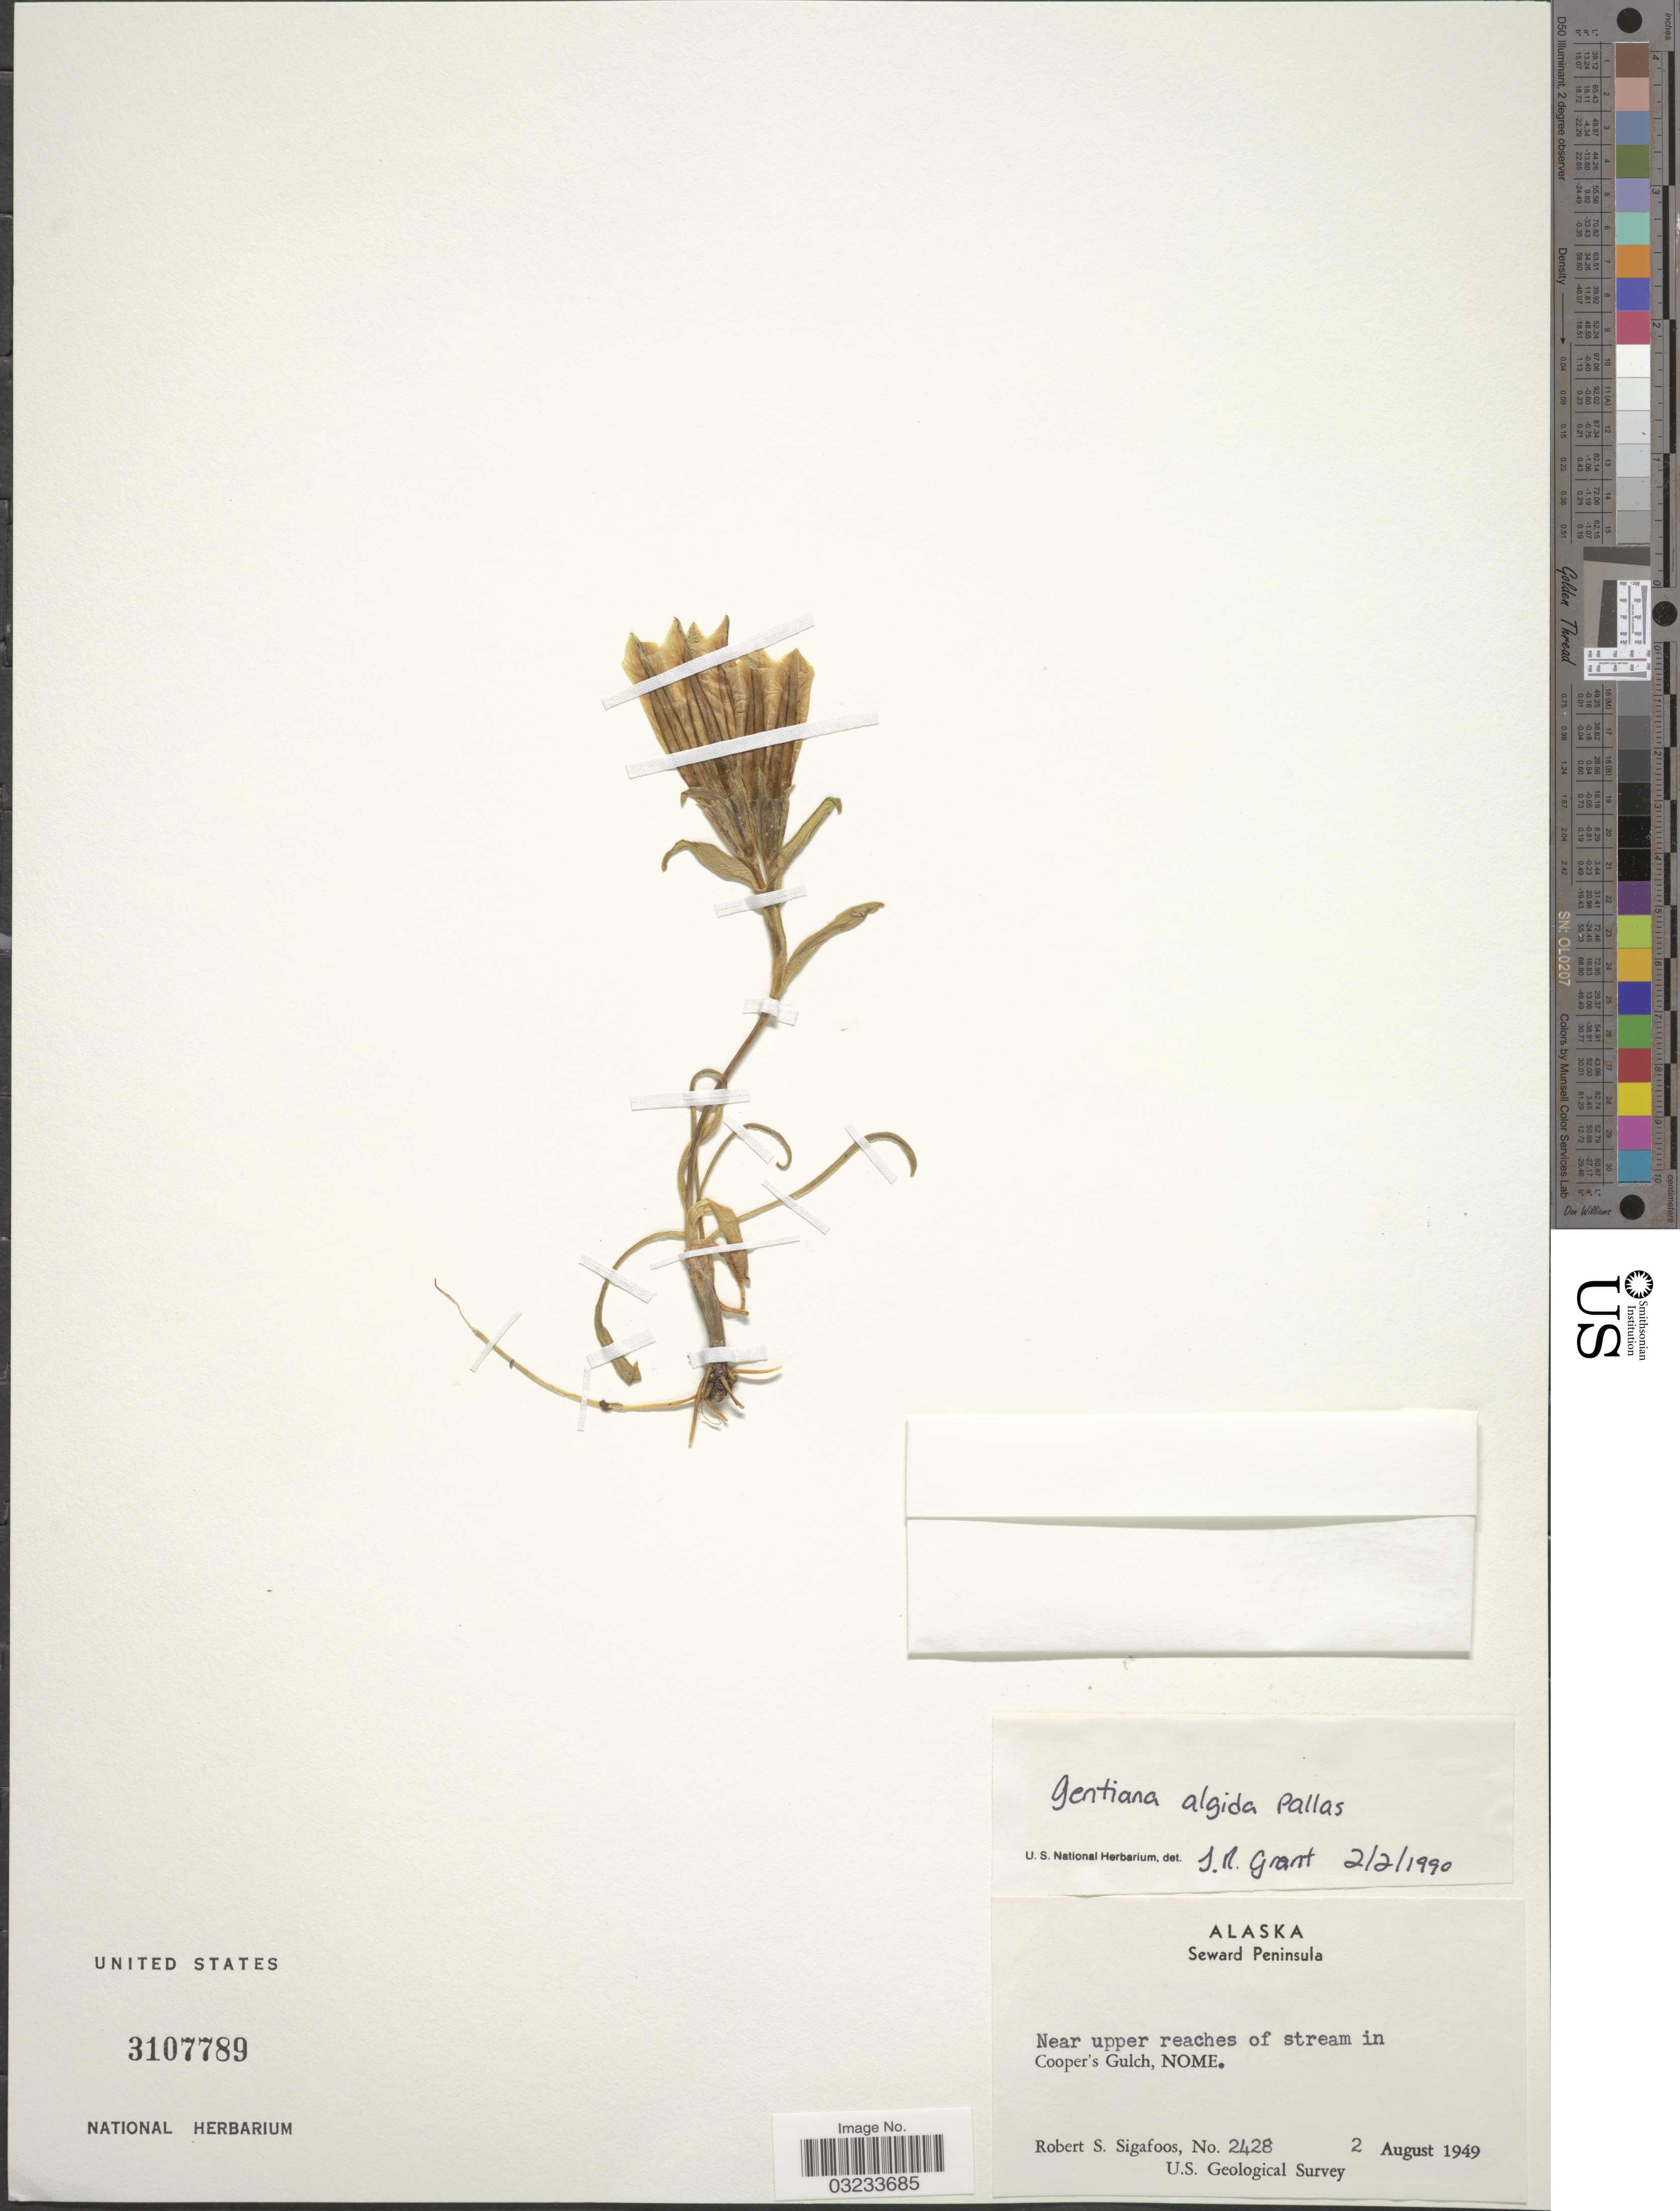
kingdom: Plantae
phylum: Tracheophyta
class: Magnoliopsida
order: Gentianales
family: Gentianaceae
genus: Gentiana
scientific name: Gentiana algida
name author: Pall.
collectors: R. Sigafoos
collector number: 2428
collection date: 1949-08-02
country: United States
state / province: Alaska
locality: Seward Peninsula. Near upper reaches of stream in Cooper's Gulch, Nome.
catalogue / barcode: US 3107789